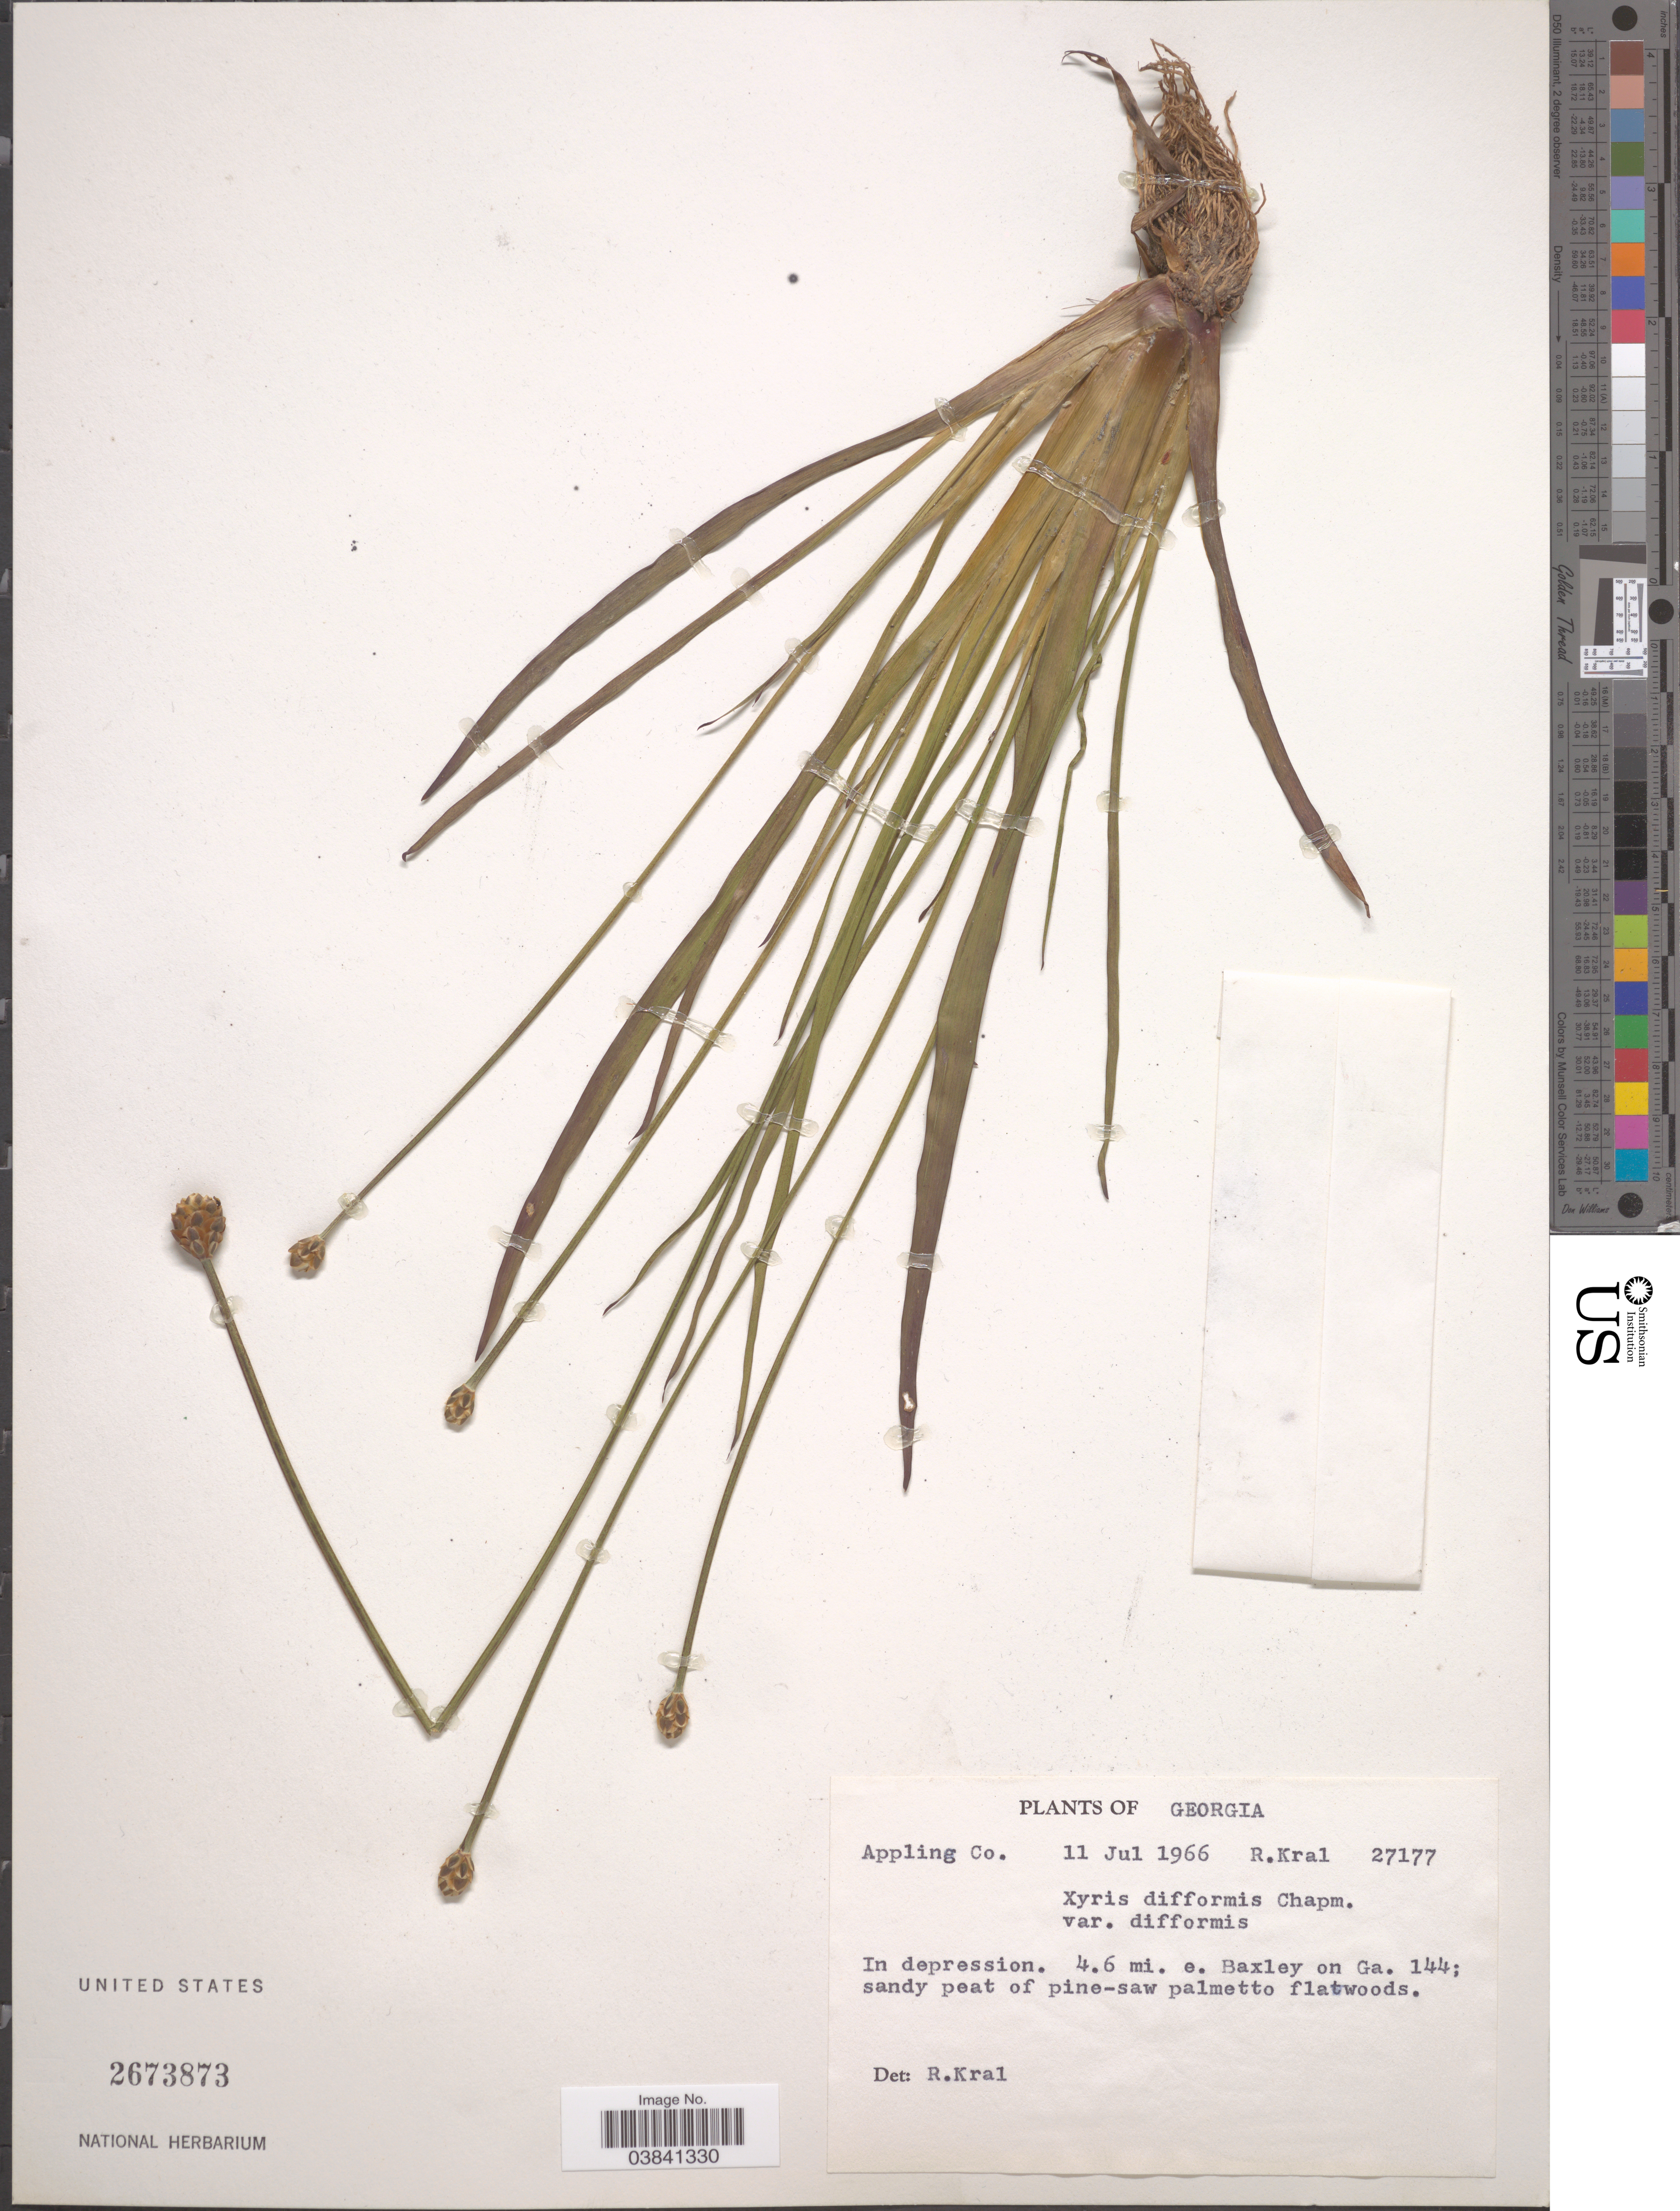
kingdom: Plantae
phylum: Tracheophyta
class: Liliopsida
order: Poales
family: Xyridaceae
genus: Xyris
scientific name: Xyris difformis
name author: Chapm.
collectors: R. Kral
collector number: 27177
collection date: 1966-07-11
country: United States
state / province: Georgia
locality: Appling Co. 4.6 mi. e. Baxley on Ga. 144.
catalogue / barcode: US 2673873